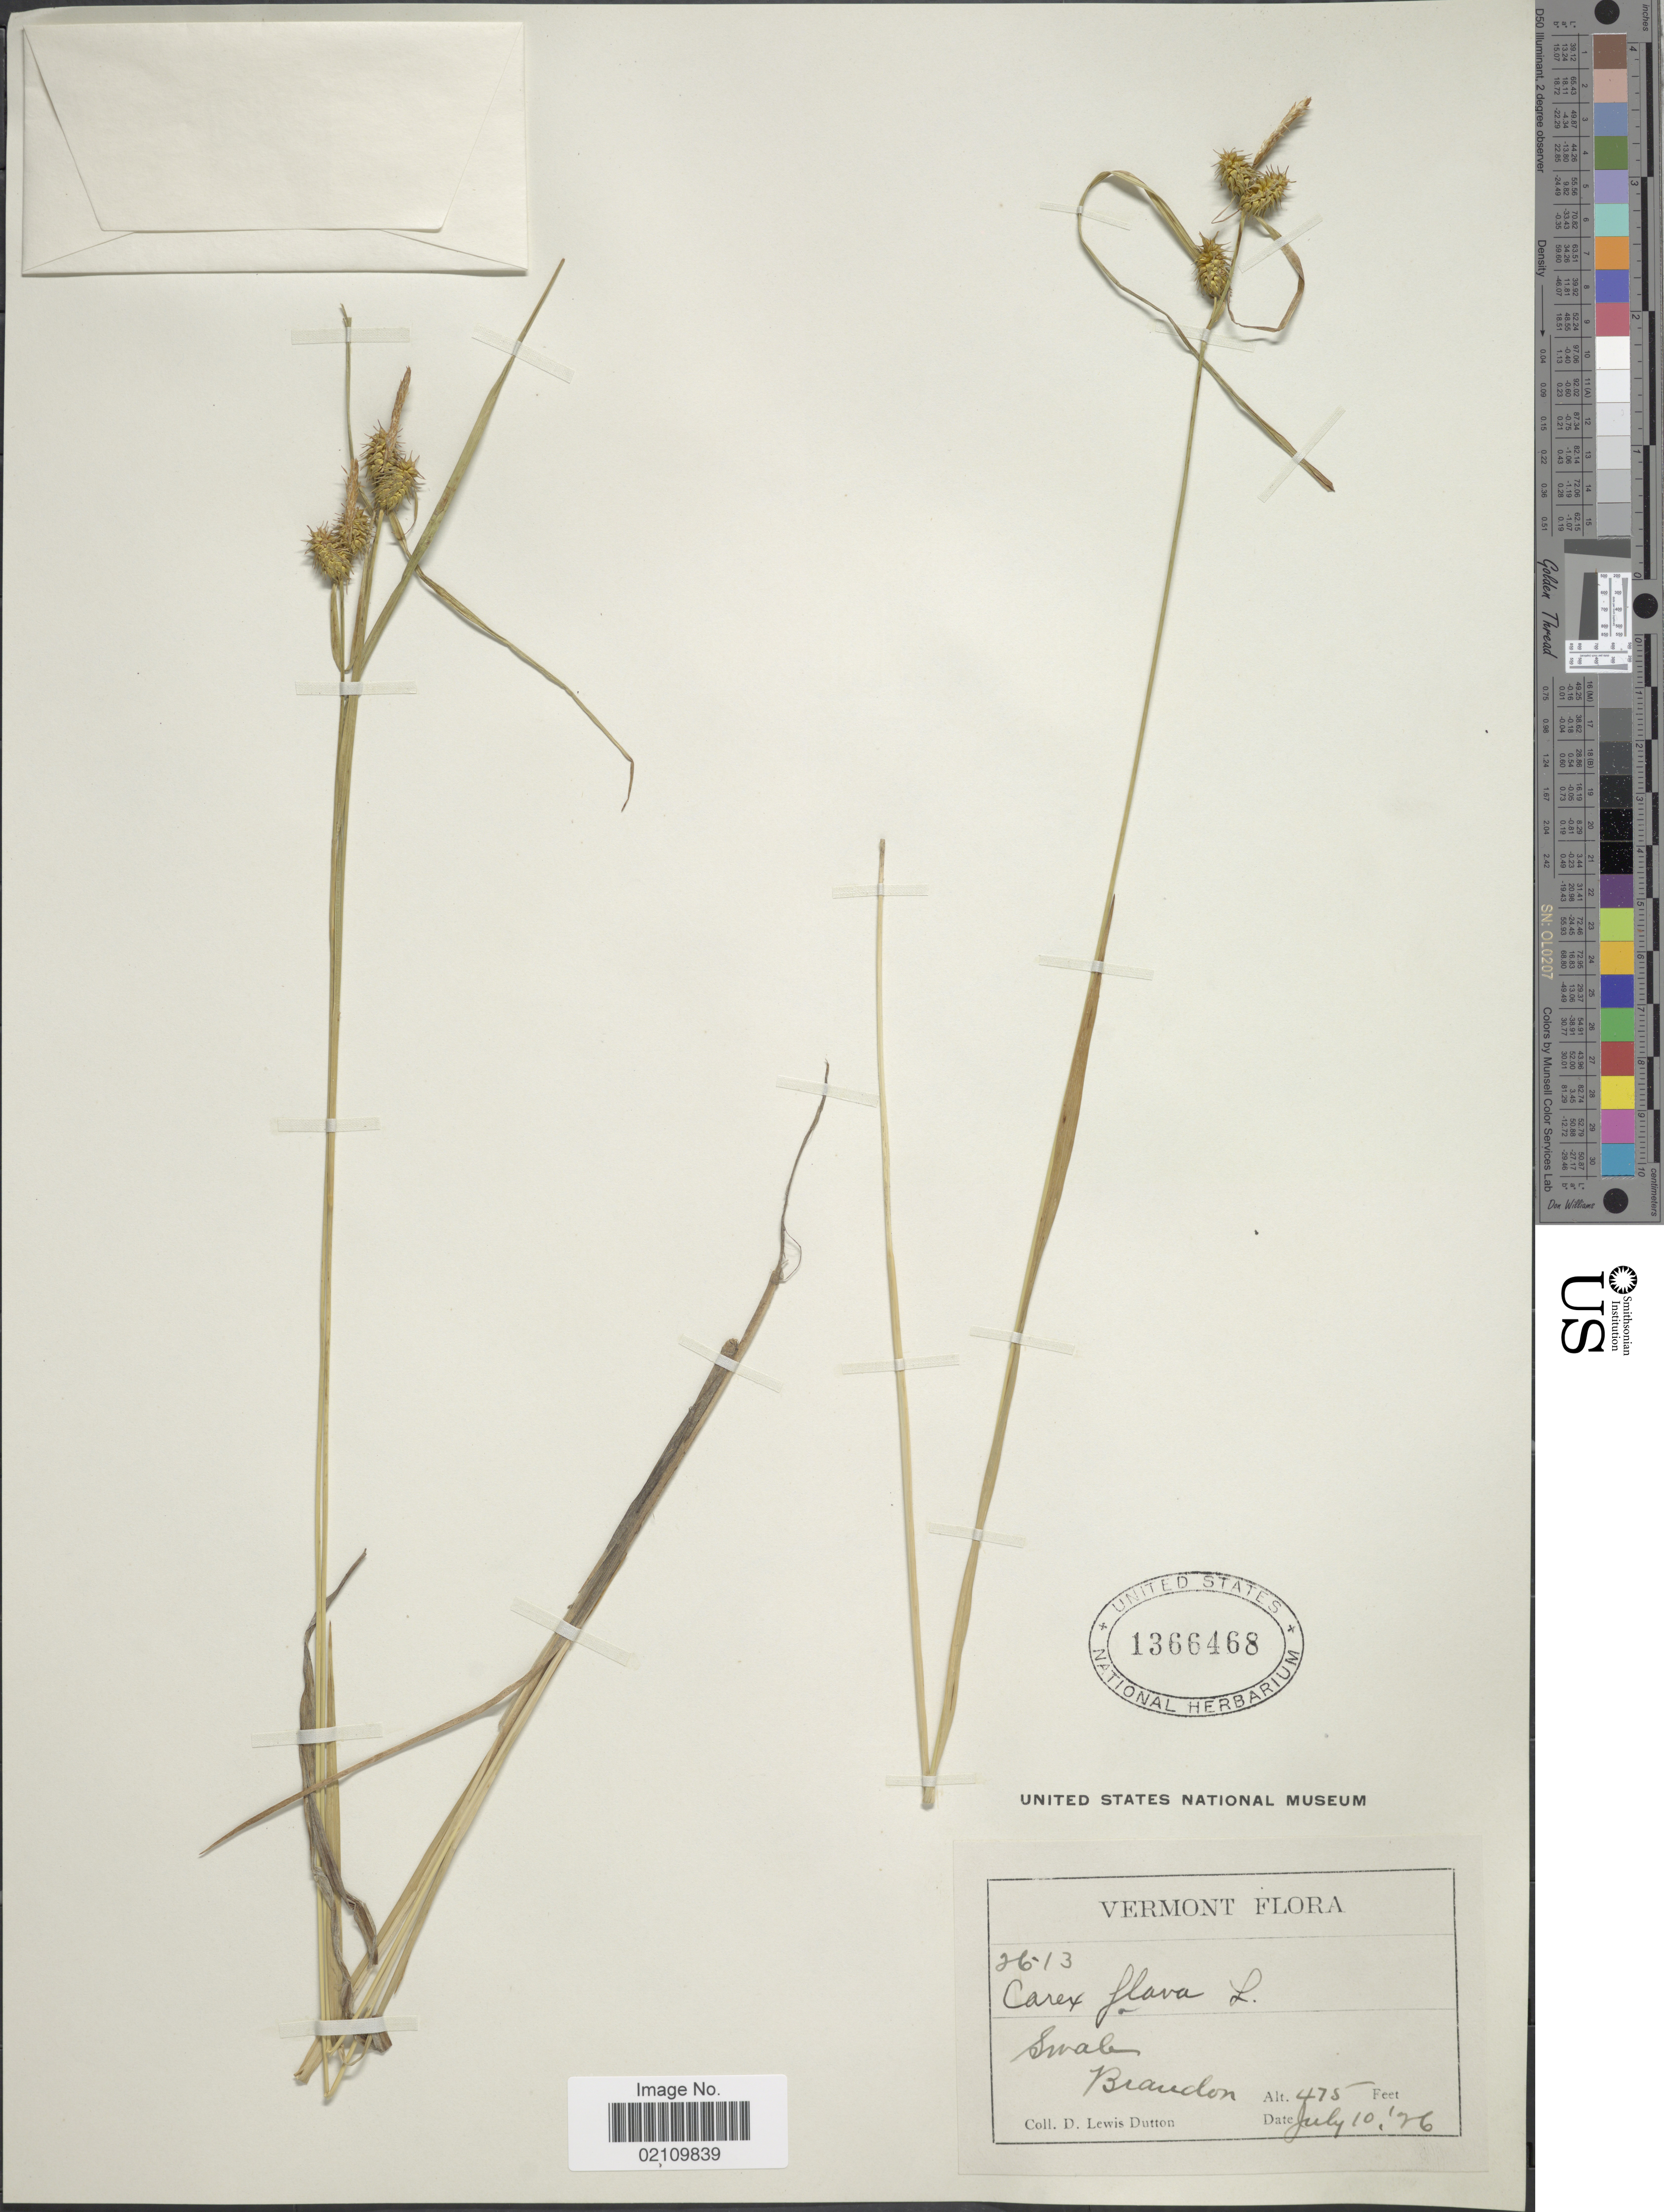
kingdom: Plantae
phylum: Tracheophyta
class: Liliopsida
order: Poales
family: Cyperaceae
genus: Carex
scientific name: Carex flava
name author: L.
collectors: D. Dutton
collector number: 2613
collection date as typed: Transcribed d/m/y: 10/7/26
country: United States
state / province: Vermont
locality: Swale. Brandon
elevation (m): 145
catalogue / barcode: US 1366468